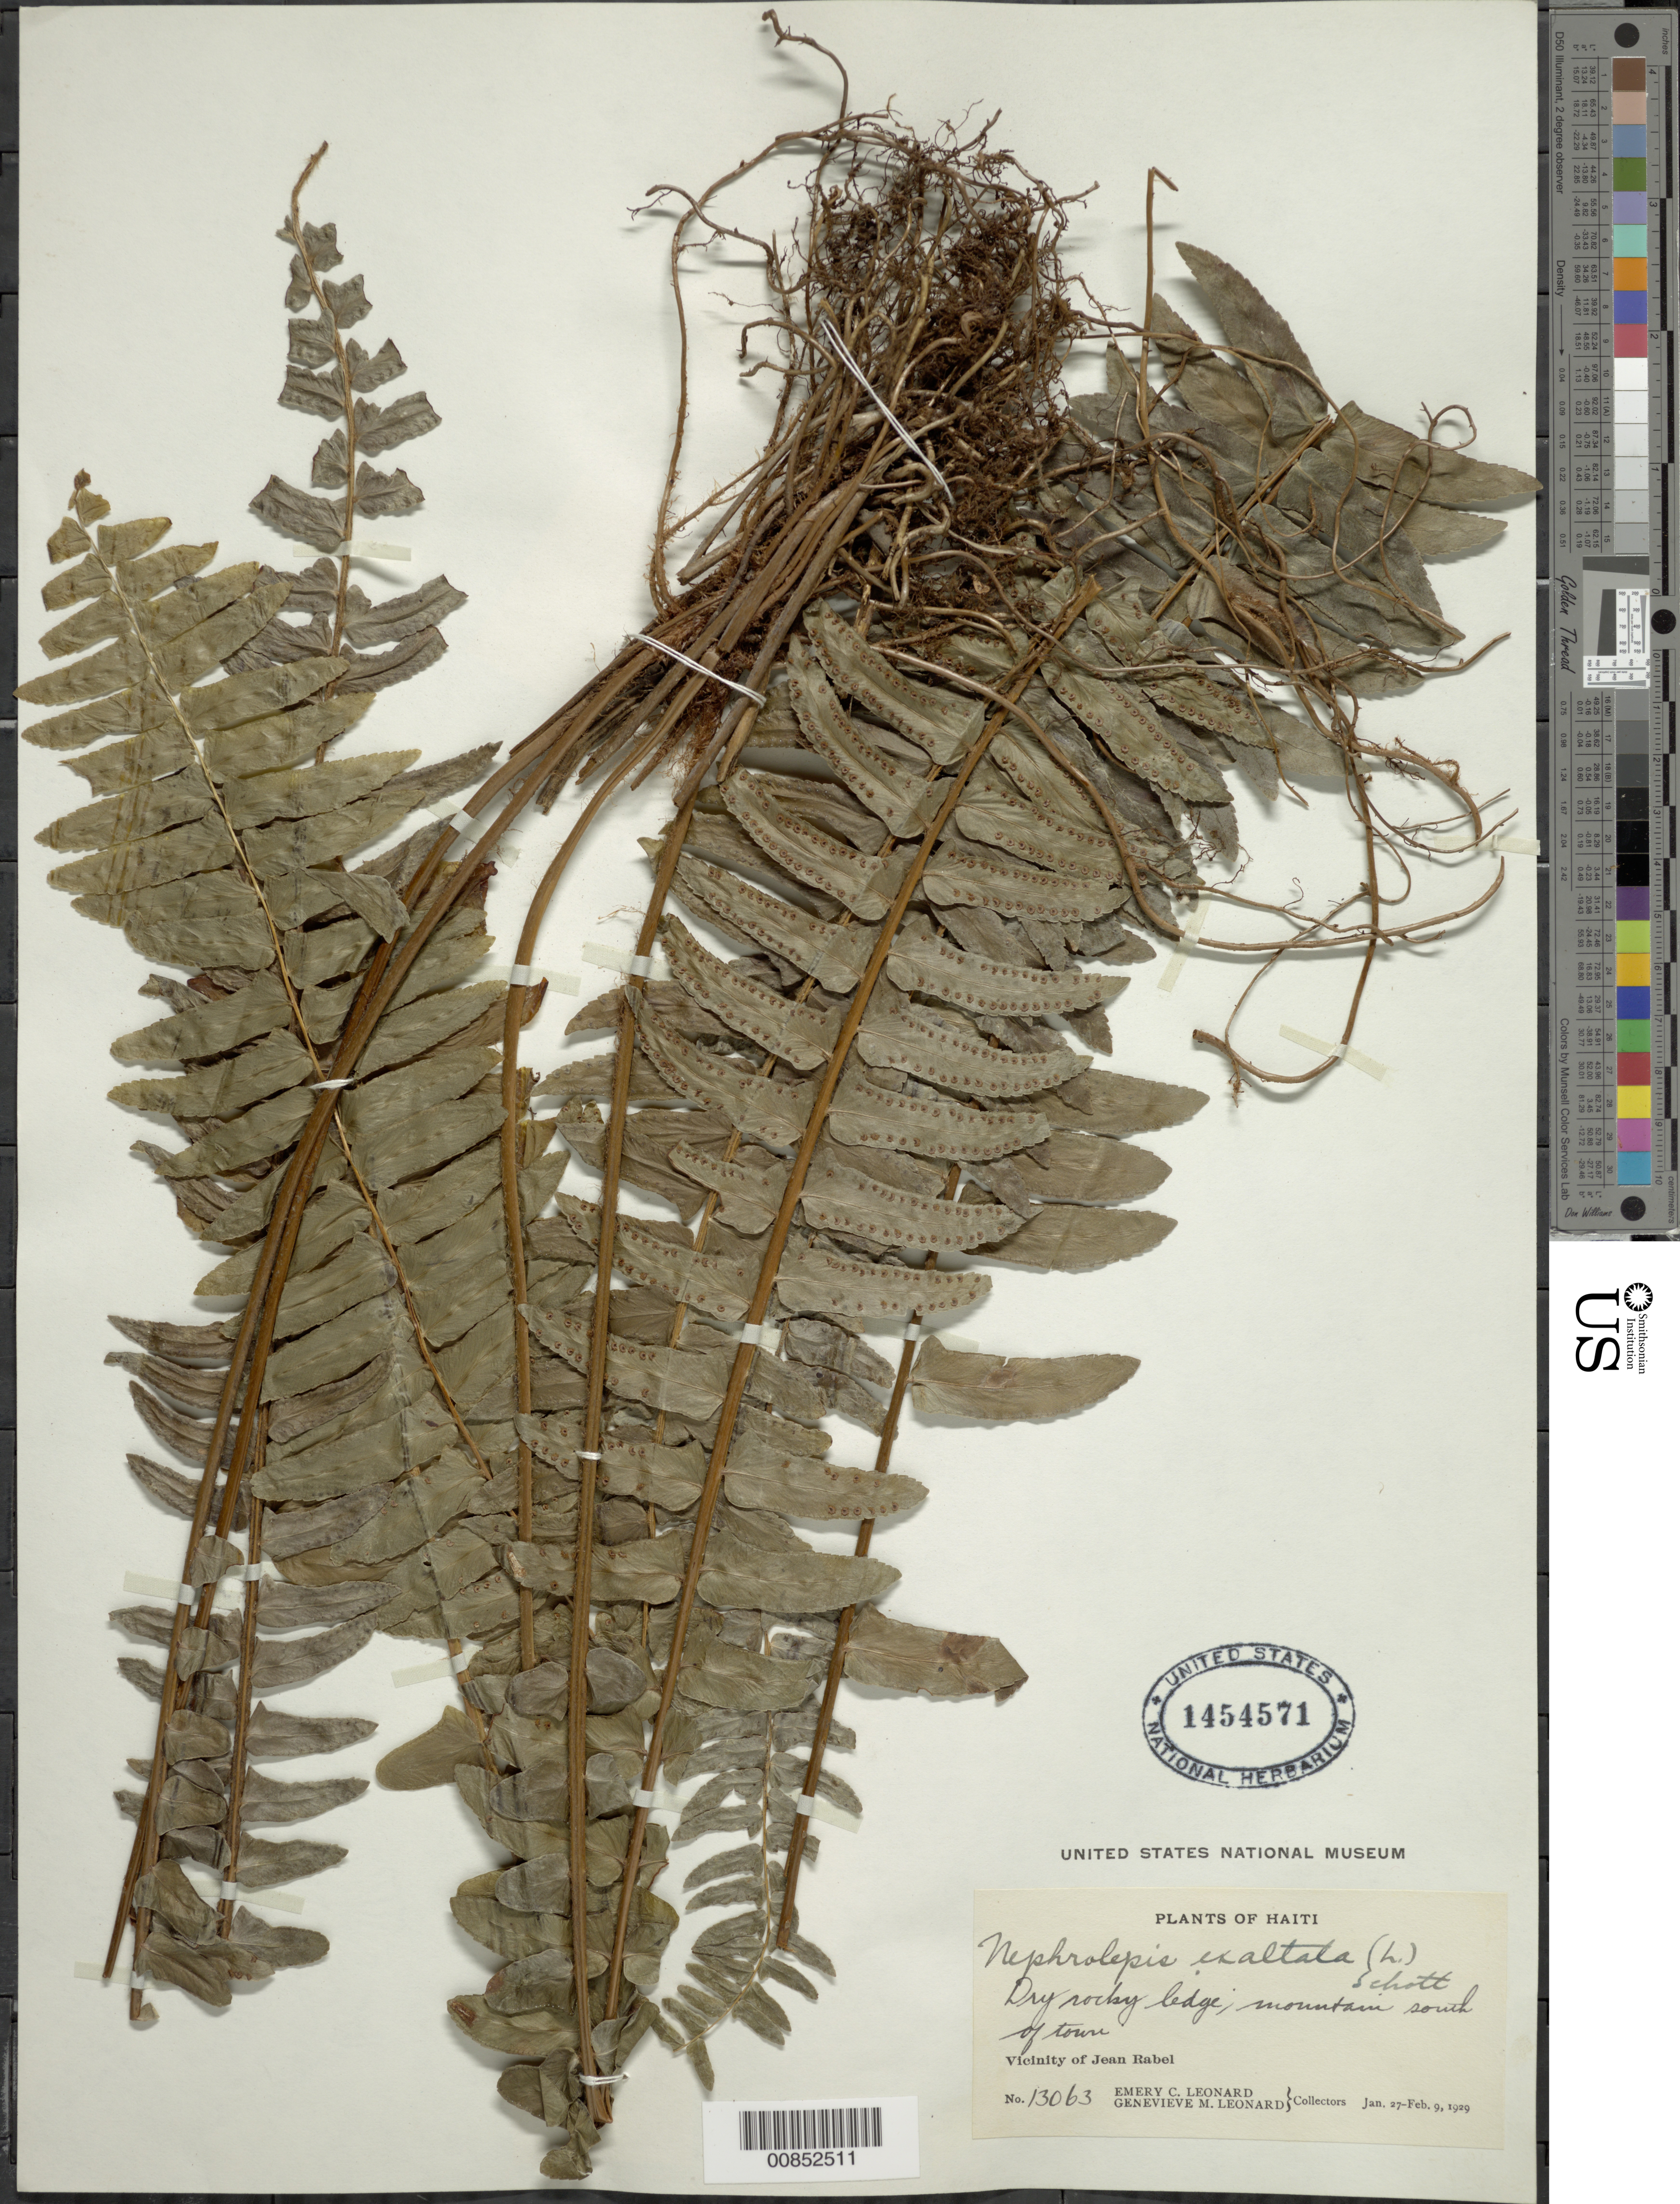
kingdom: Plantae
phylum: Tracheophyta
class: Polypodiopsida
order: Polypodiales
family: Nephrolepidaceae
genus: Nephrolepis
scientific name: Nephrolepis exaltata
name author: (L.) Schott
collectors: E. C. Leonard & G. M. Leonard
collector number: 13063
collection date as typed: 27 Jan 1929 to 09 Feb 1929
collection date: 1929-01-27/1929-02-09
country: Haiti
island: Hispaniola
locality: Jean Rabel vicinity. S of town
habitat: Dry rocky ledge, mountain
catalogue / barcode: US 1454571